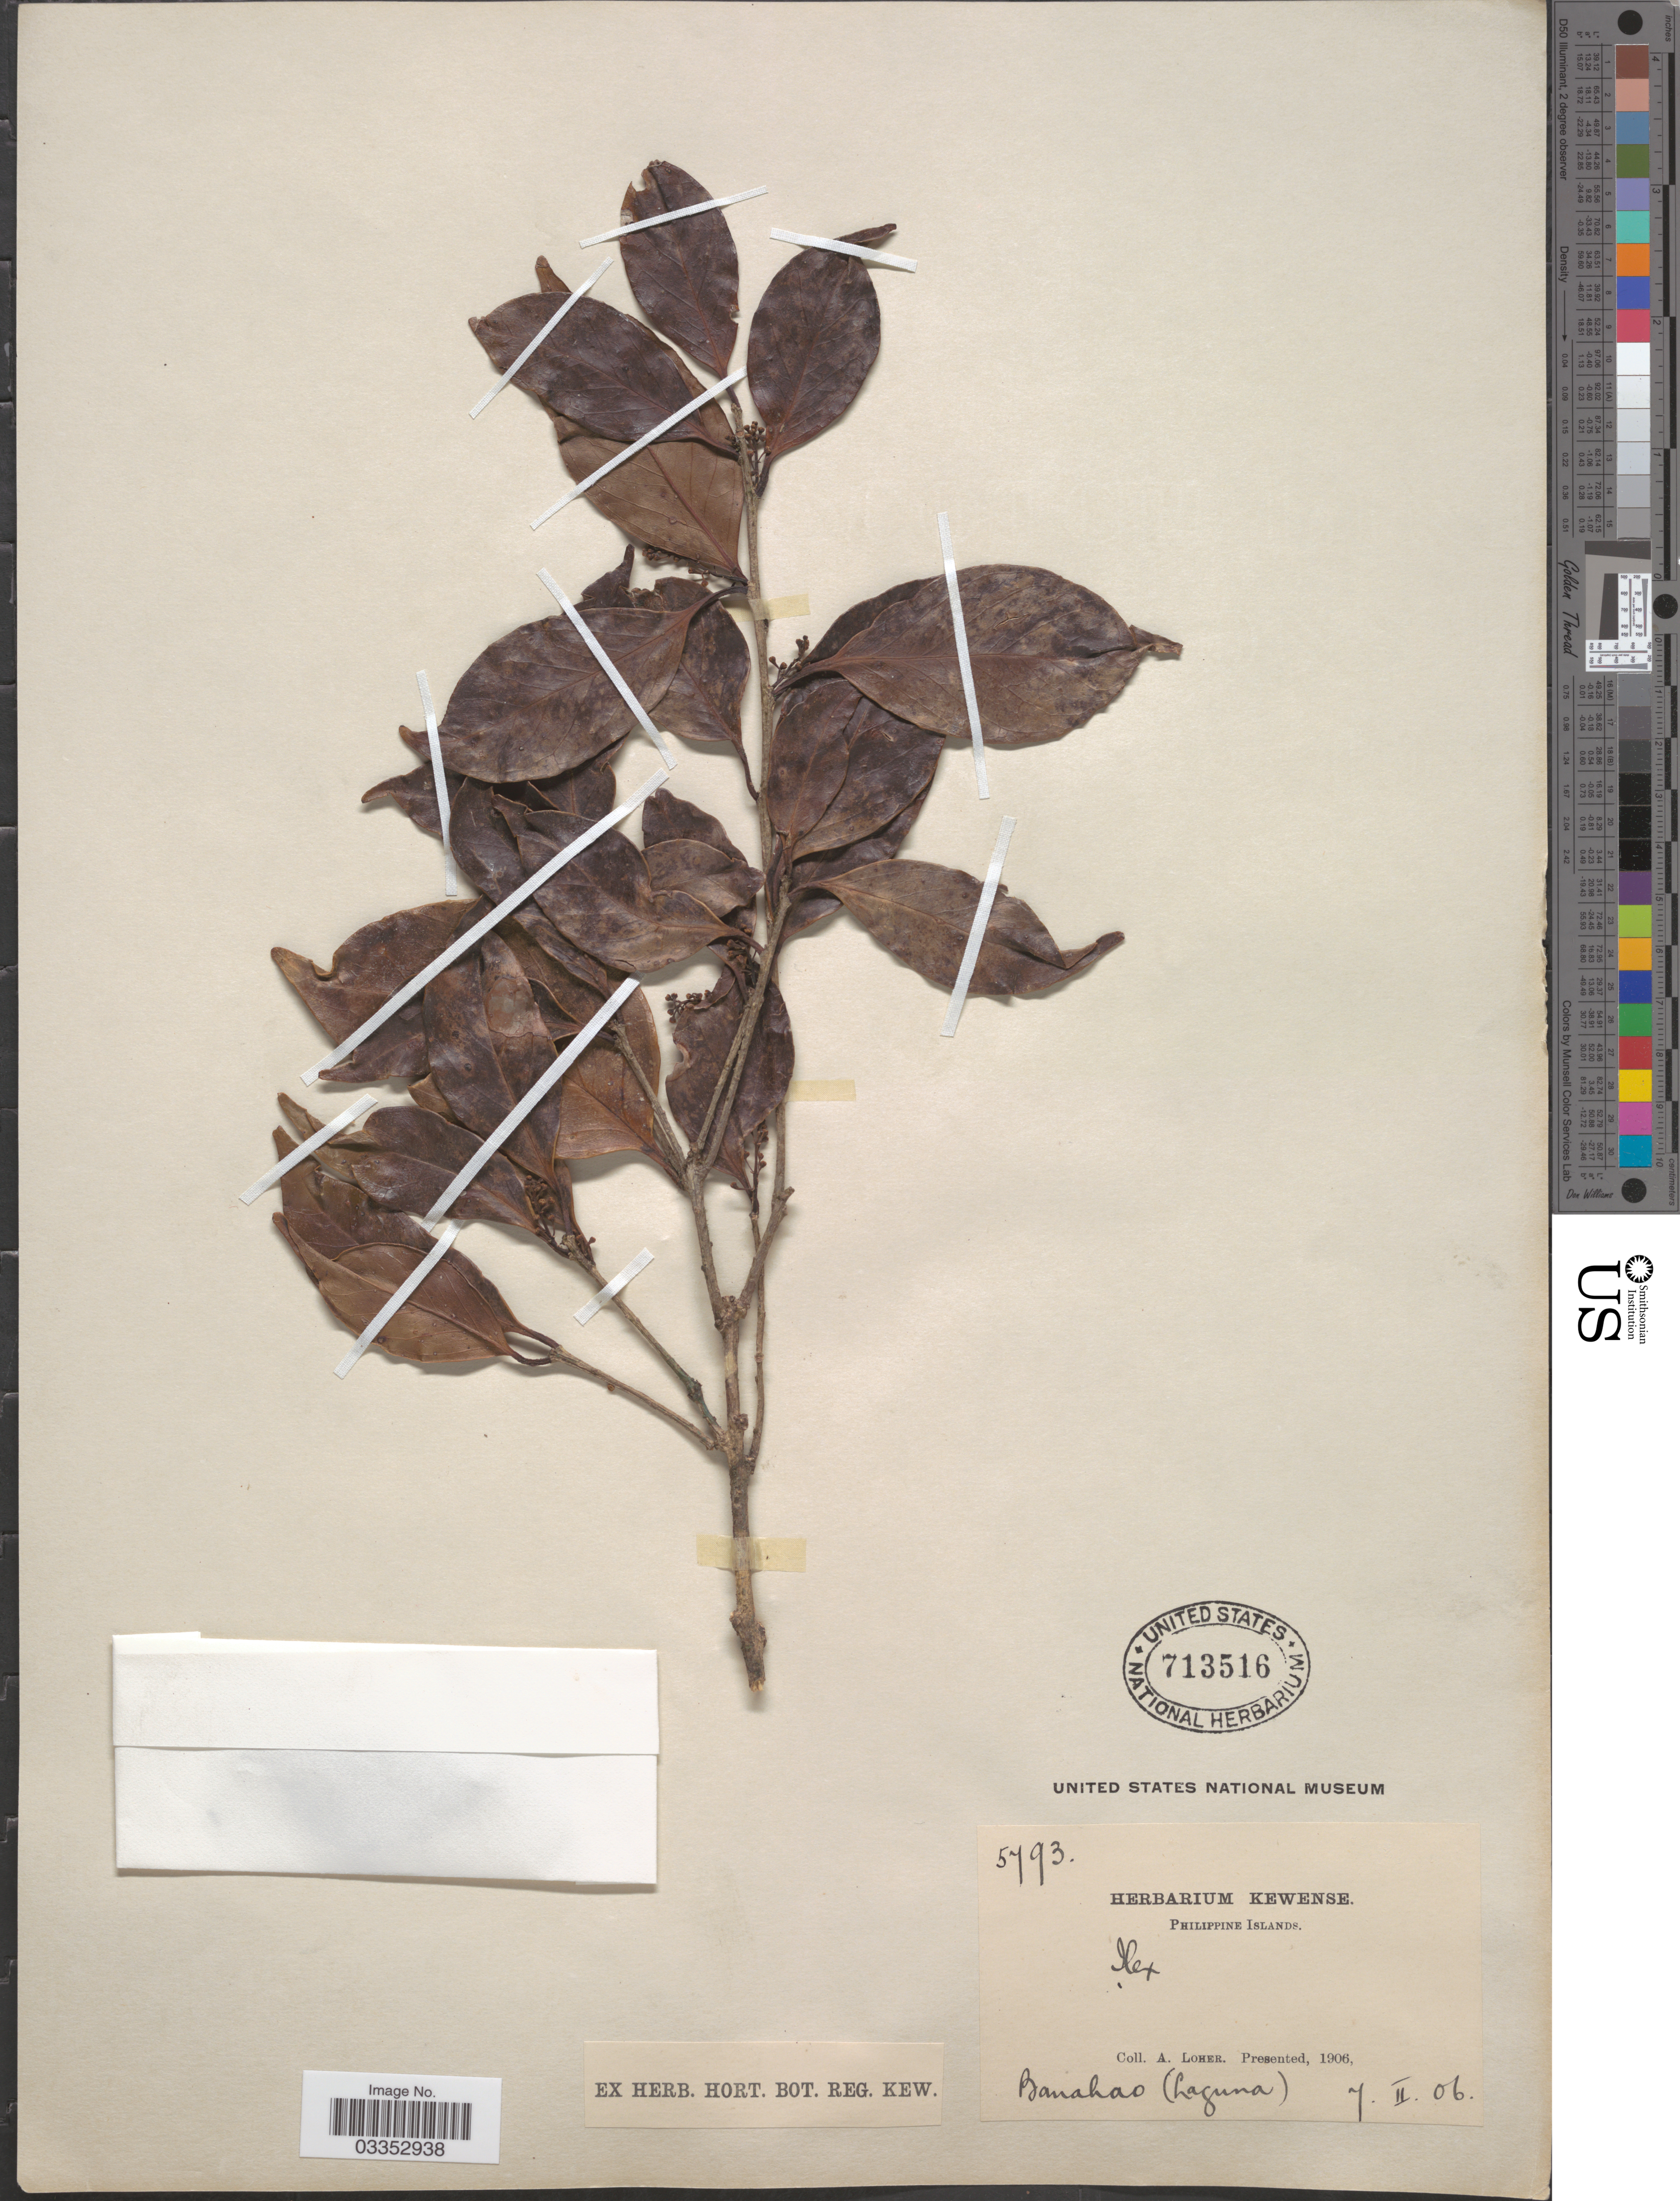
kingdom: Plantae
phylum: Tracheophyta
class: Magnoliopsida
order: Aquifoliales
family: Aquifoliaceae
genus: Ilex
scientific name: Ilex sp.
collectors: A. Loher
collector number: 5793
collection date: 1906-02-07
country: Philippines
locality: Banahao (Laguna).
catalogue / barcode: US 713516